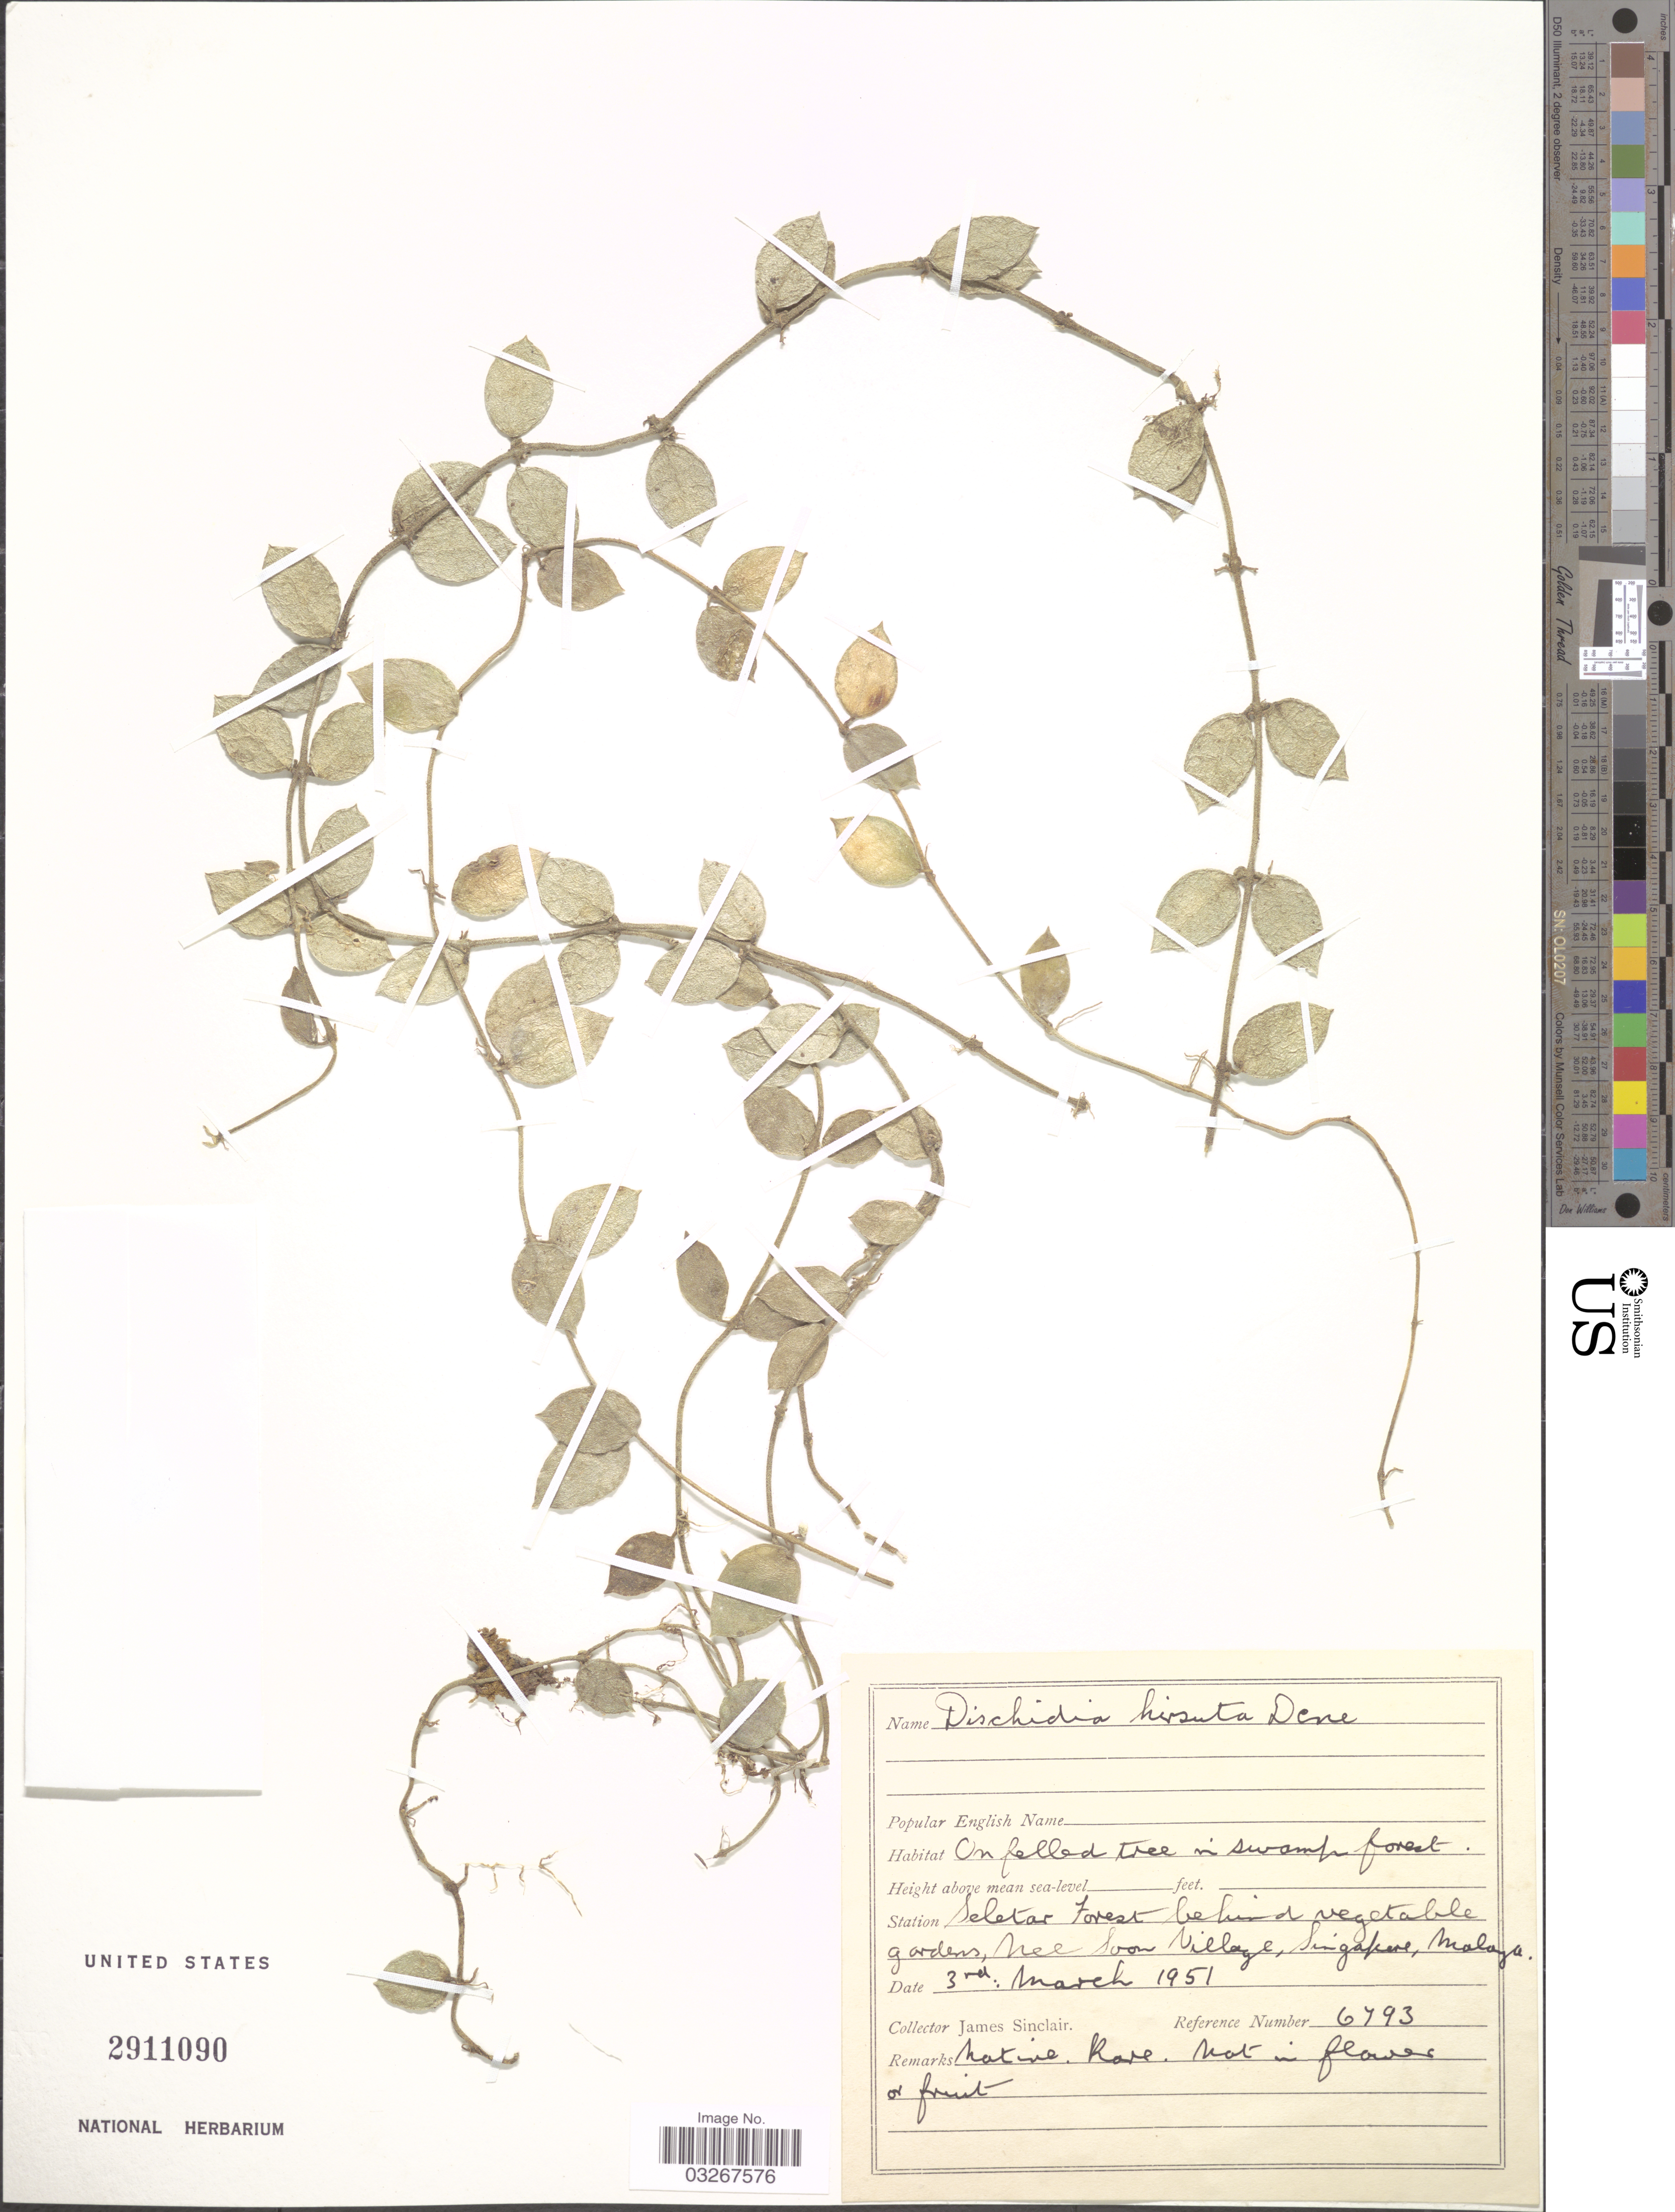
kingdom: Plantae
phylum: Tracheophyta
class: Magnoliopsida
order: Gentianales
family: Apocynaceae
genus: Dischidia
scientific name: Dischidia hirsuta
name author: (Blume) Decne.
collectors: J. Sinclair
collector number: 6793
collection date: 1951-03-03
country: Singapore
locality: Station Seletar Forest behind vegetable gardens, Nee Soon Village, Malaya.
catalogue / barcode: US 2911090